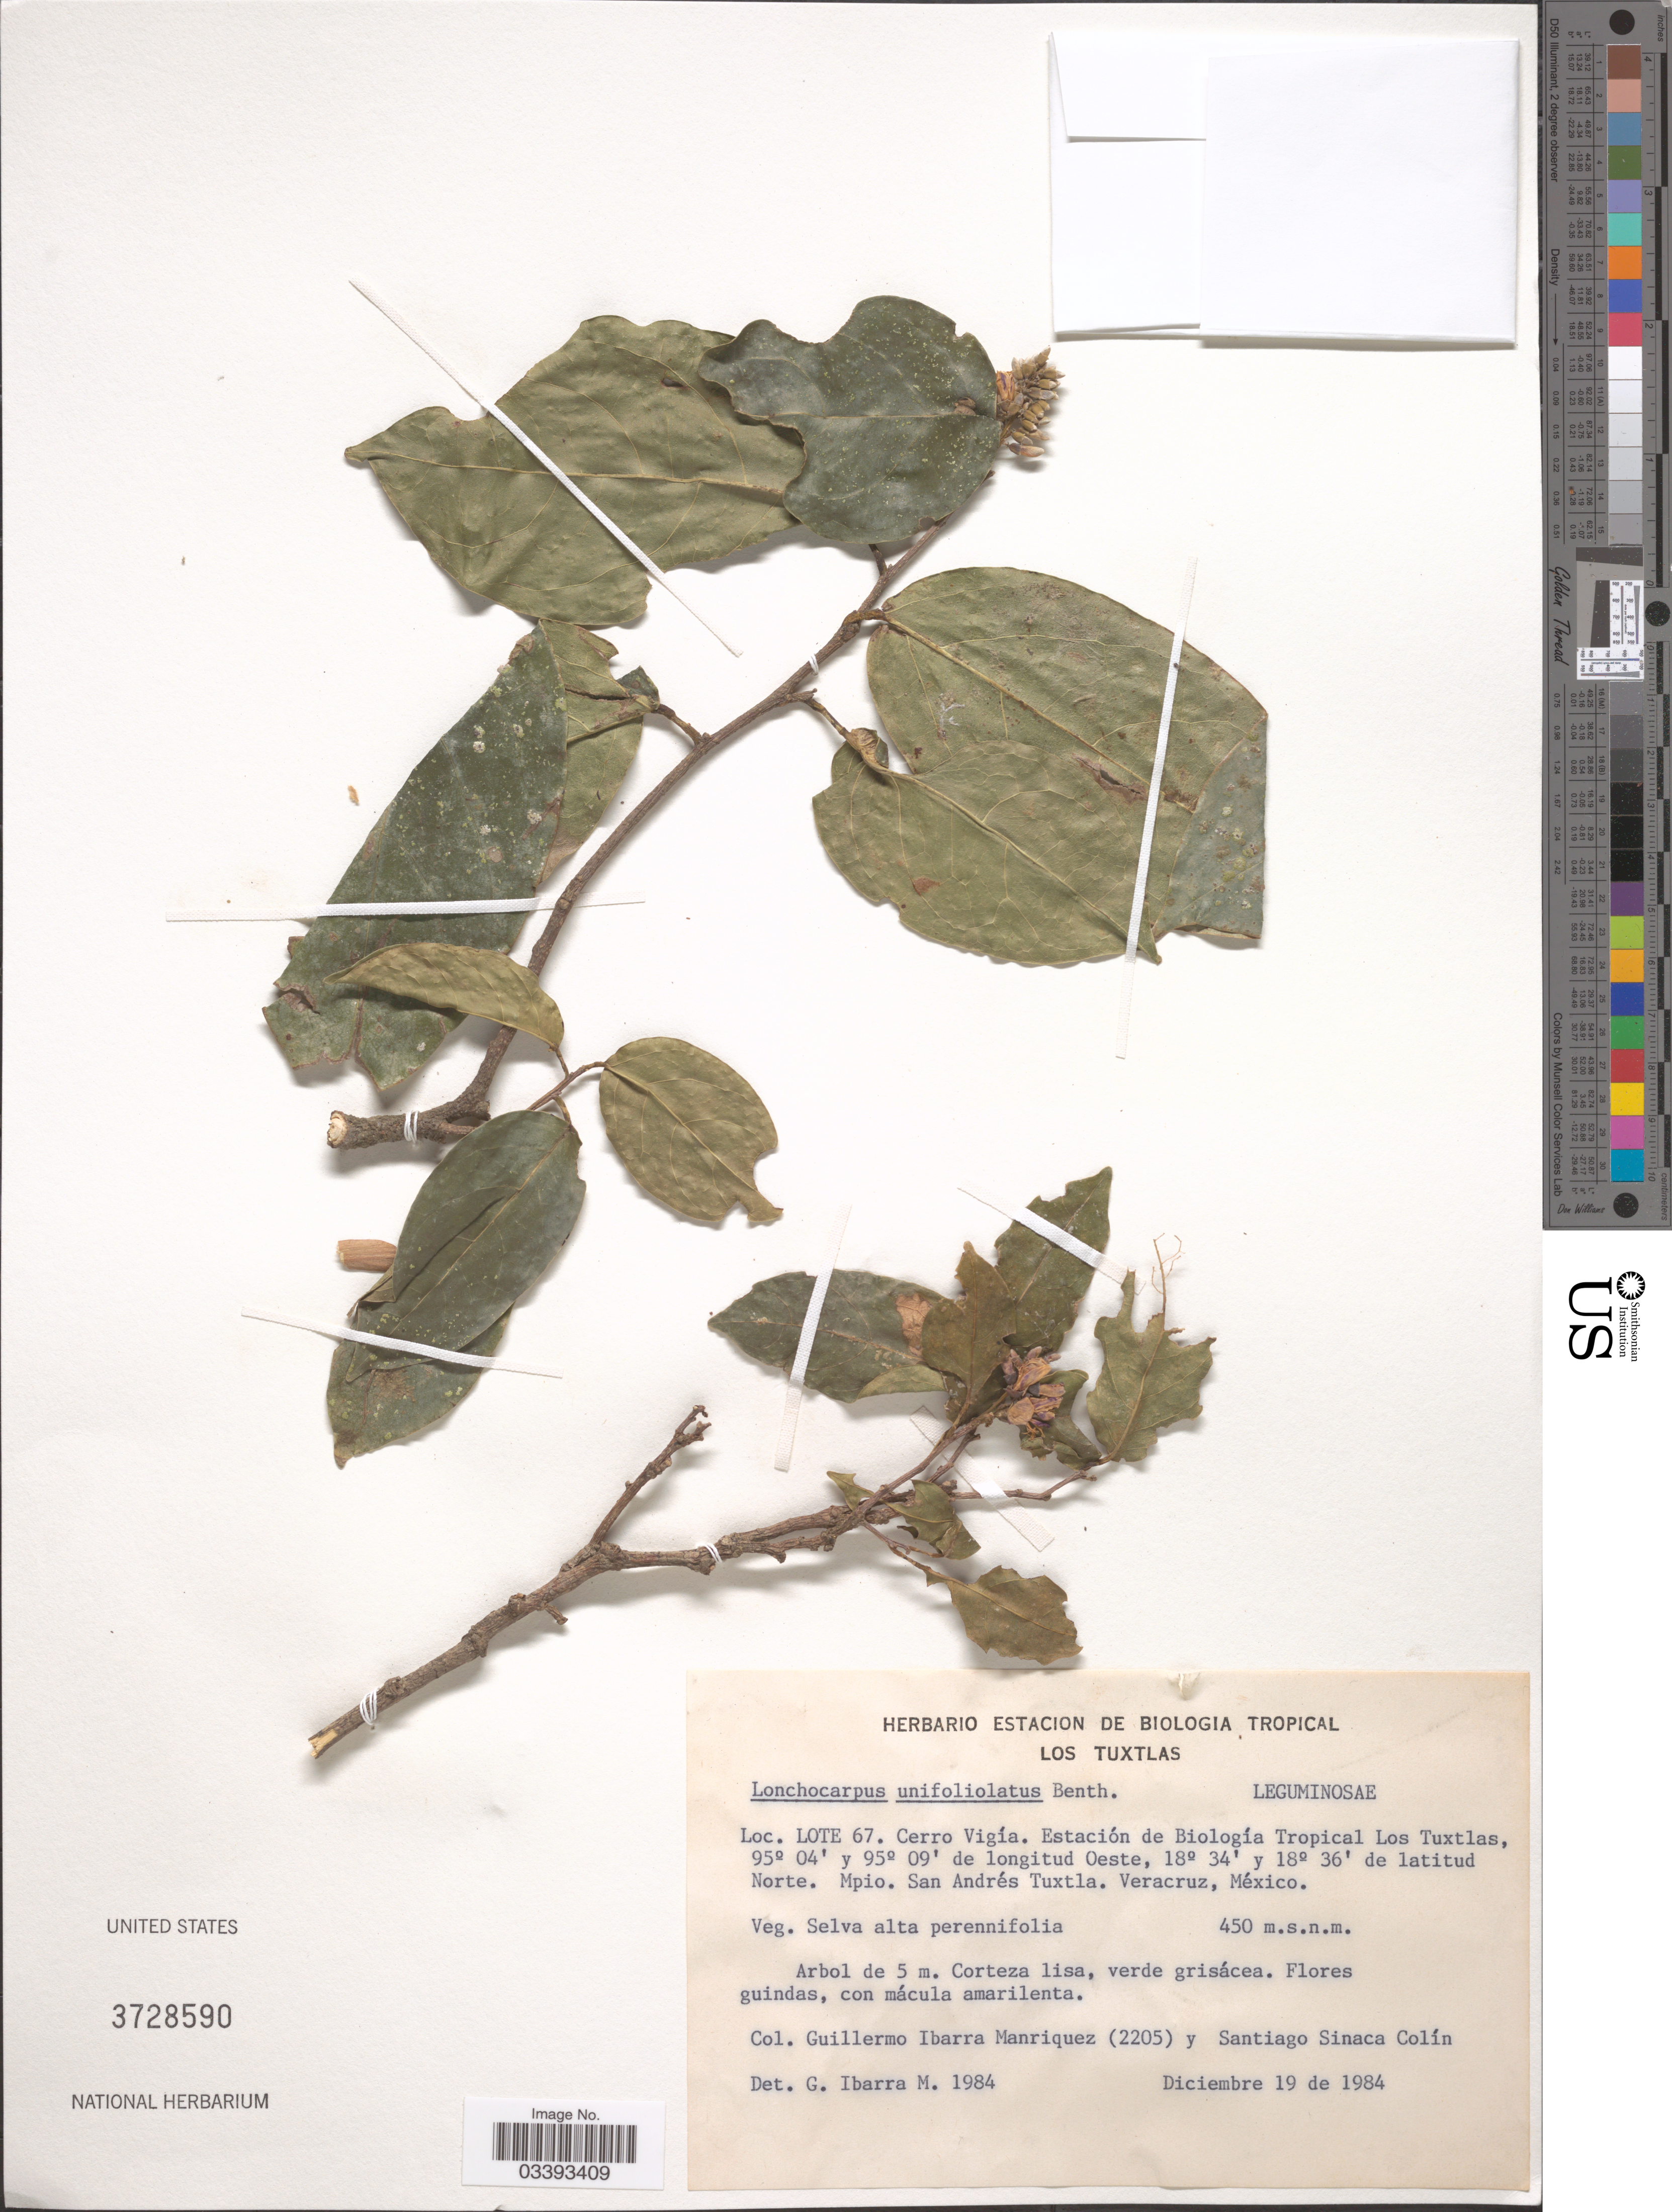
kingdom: Plantae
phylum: Tracheophyta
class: Magnoliopsida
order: Fabales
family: Fabaceae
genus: Lonchocarpus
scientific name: Lonchocarpus unifoliolatus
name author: Benth.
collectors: G. Ibarra M. & S. Sinaca-Colin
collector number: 2205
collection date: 1984-12-19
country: Mexico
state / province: Veracruz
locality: Lote 67. Cerro Vigía. Estación de Biología Tropical Los Tuxtlas. Mpio. San Andrés Tuxtla. Veracruz.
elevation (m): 450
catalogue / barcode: US 3728590